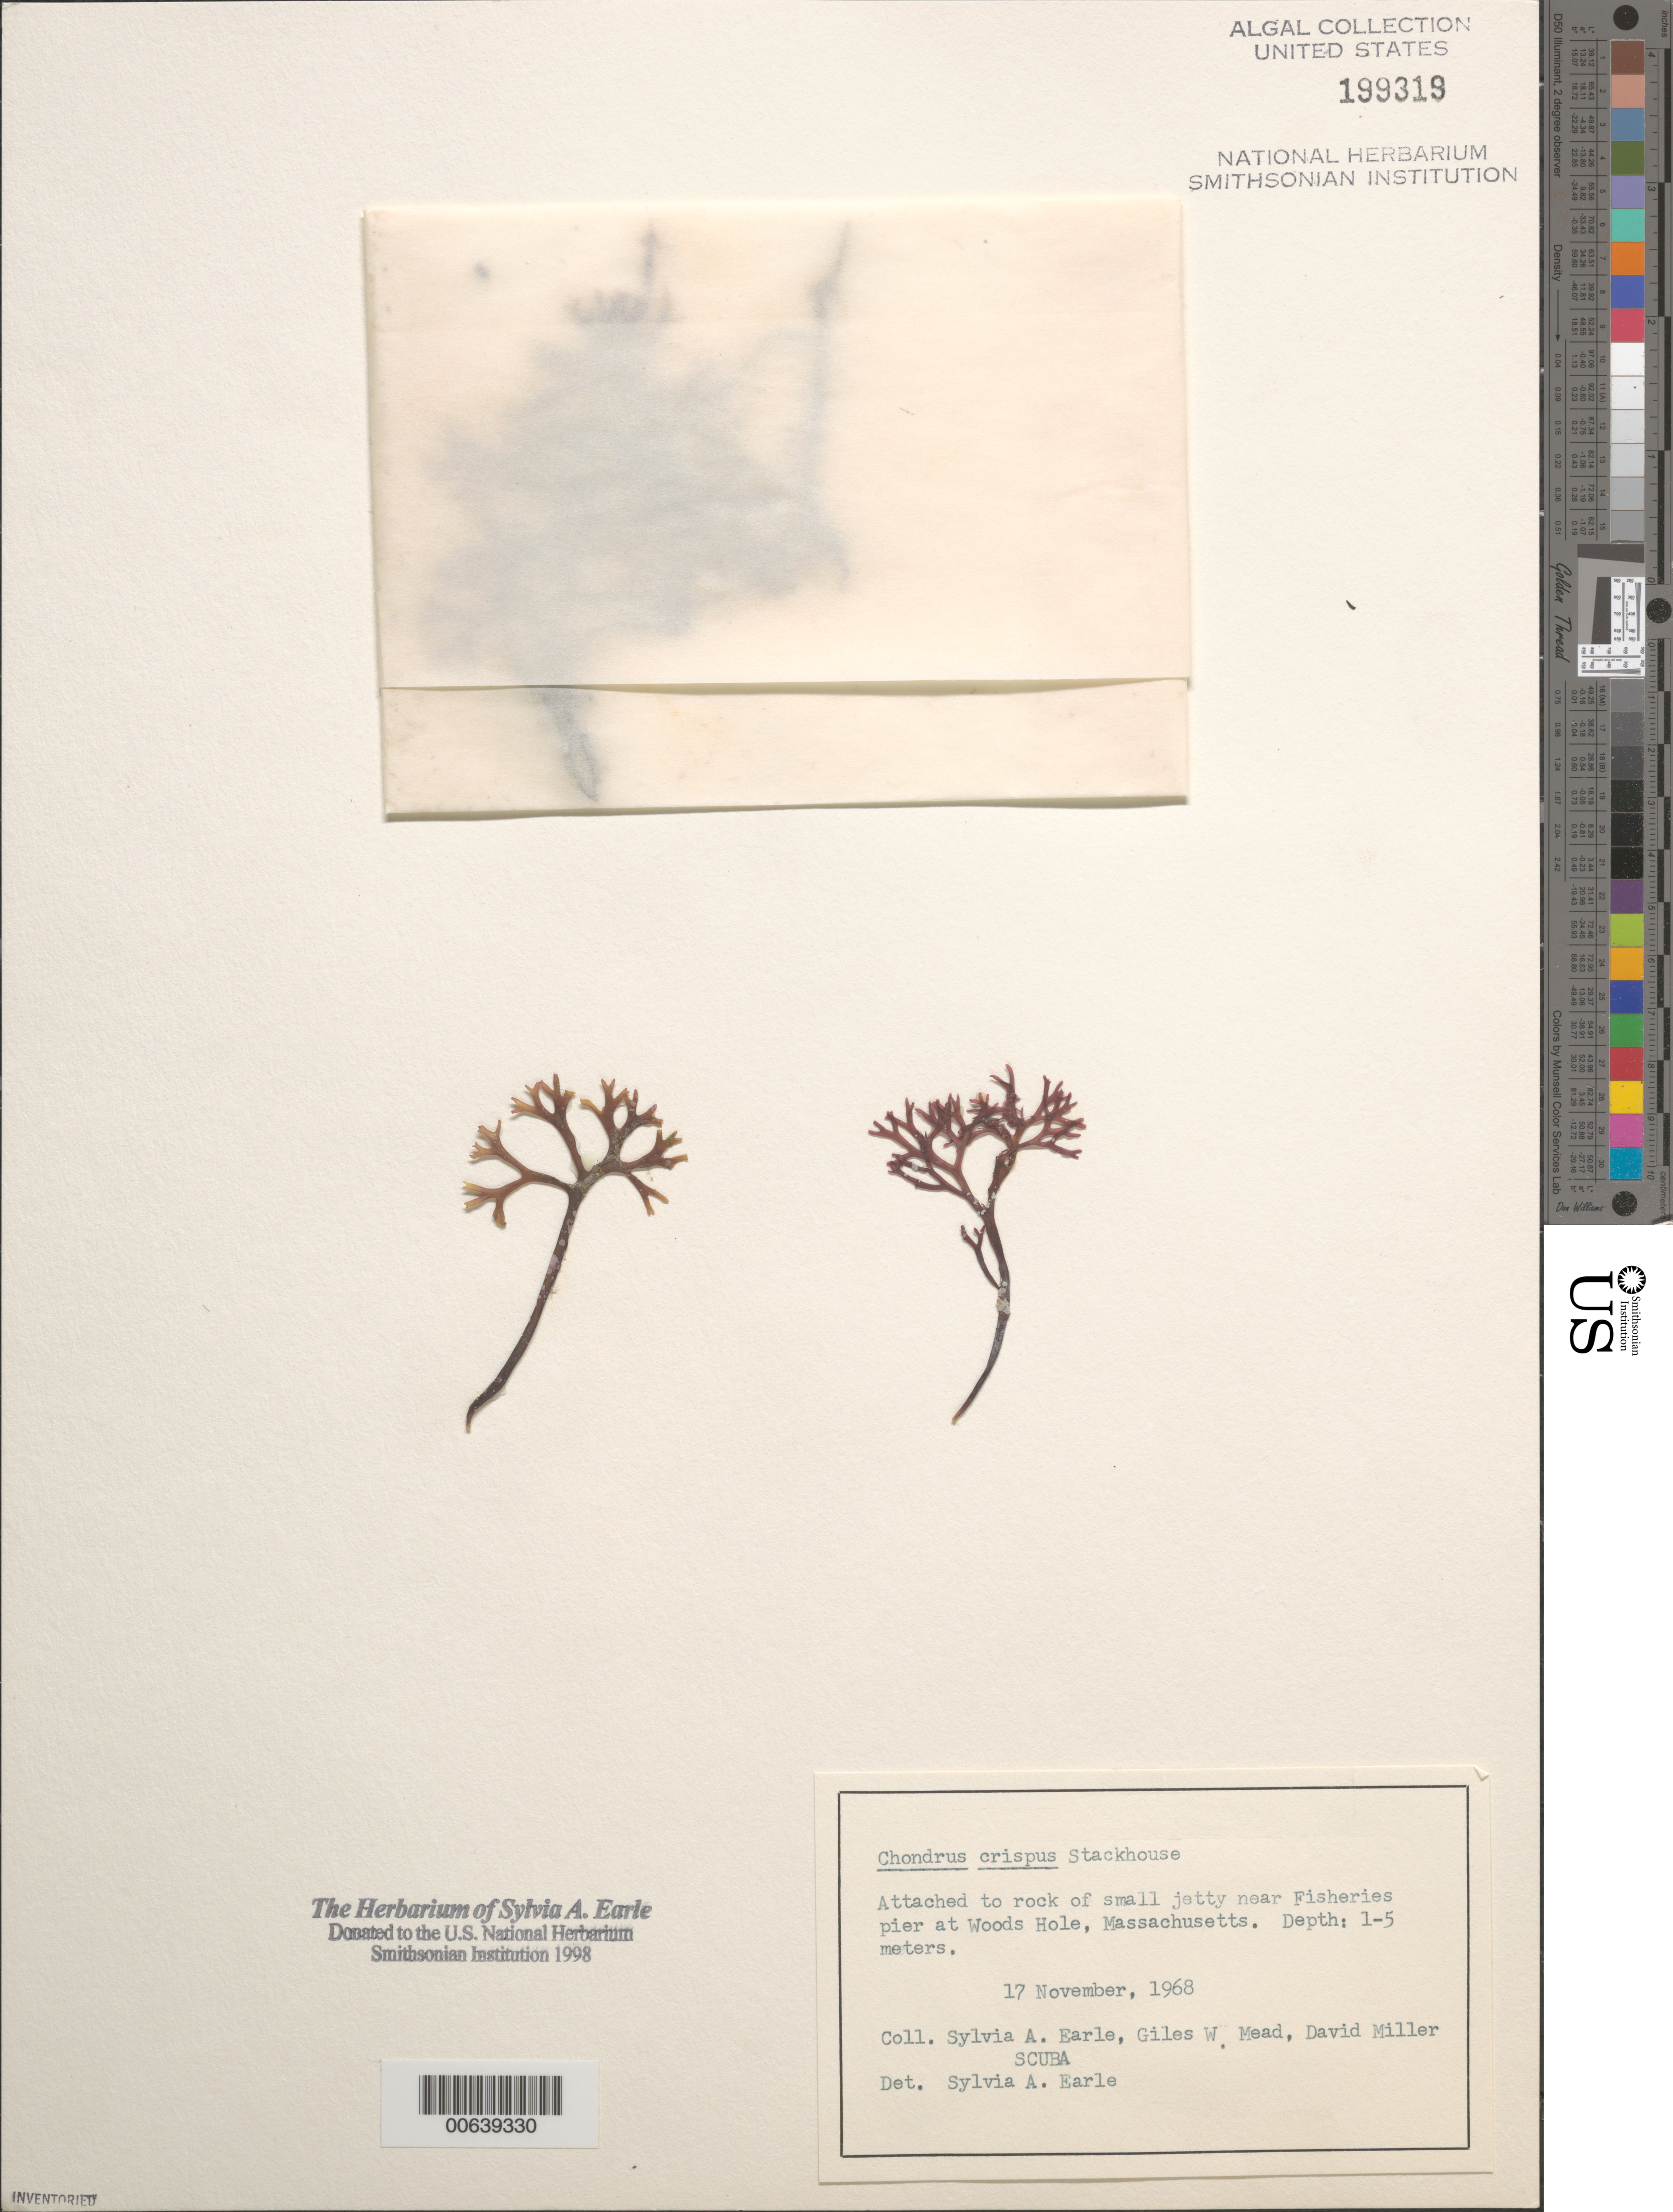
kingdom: Plantae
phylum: Rhodophyta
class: Florideophyceae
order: Gigartinales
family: Gigartinaceae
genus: Chondrus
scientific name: Chondrus crispus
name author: Stackh.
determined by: Earle, S. A.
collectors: S. A. Earle, G. W. Mead & D. Miller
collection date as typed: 17 Nov 1968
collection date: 1968-11-17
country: United States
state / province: Massachusetts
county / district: Barnstable County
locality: Woods Hole, near Fisheries pier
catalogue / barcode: US 199319